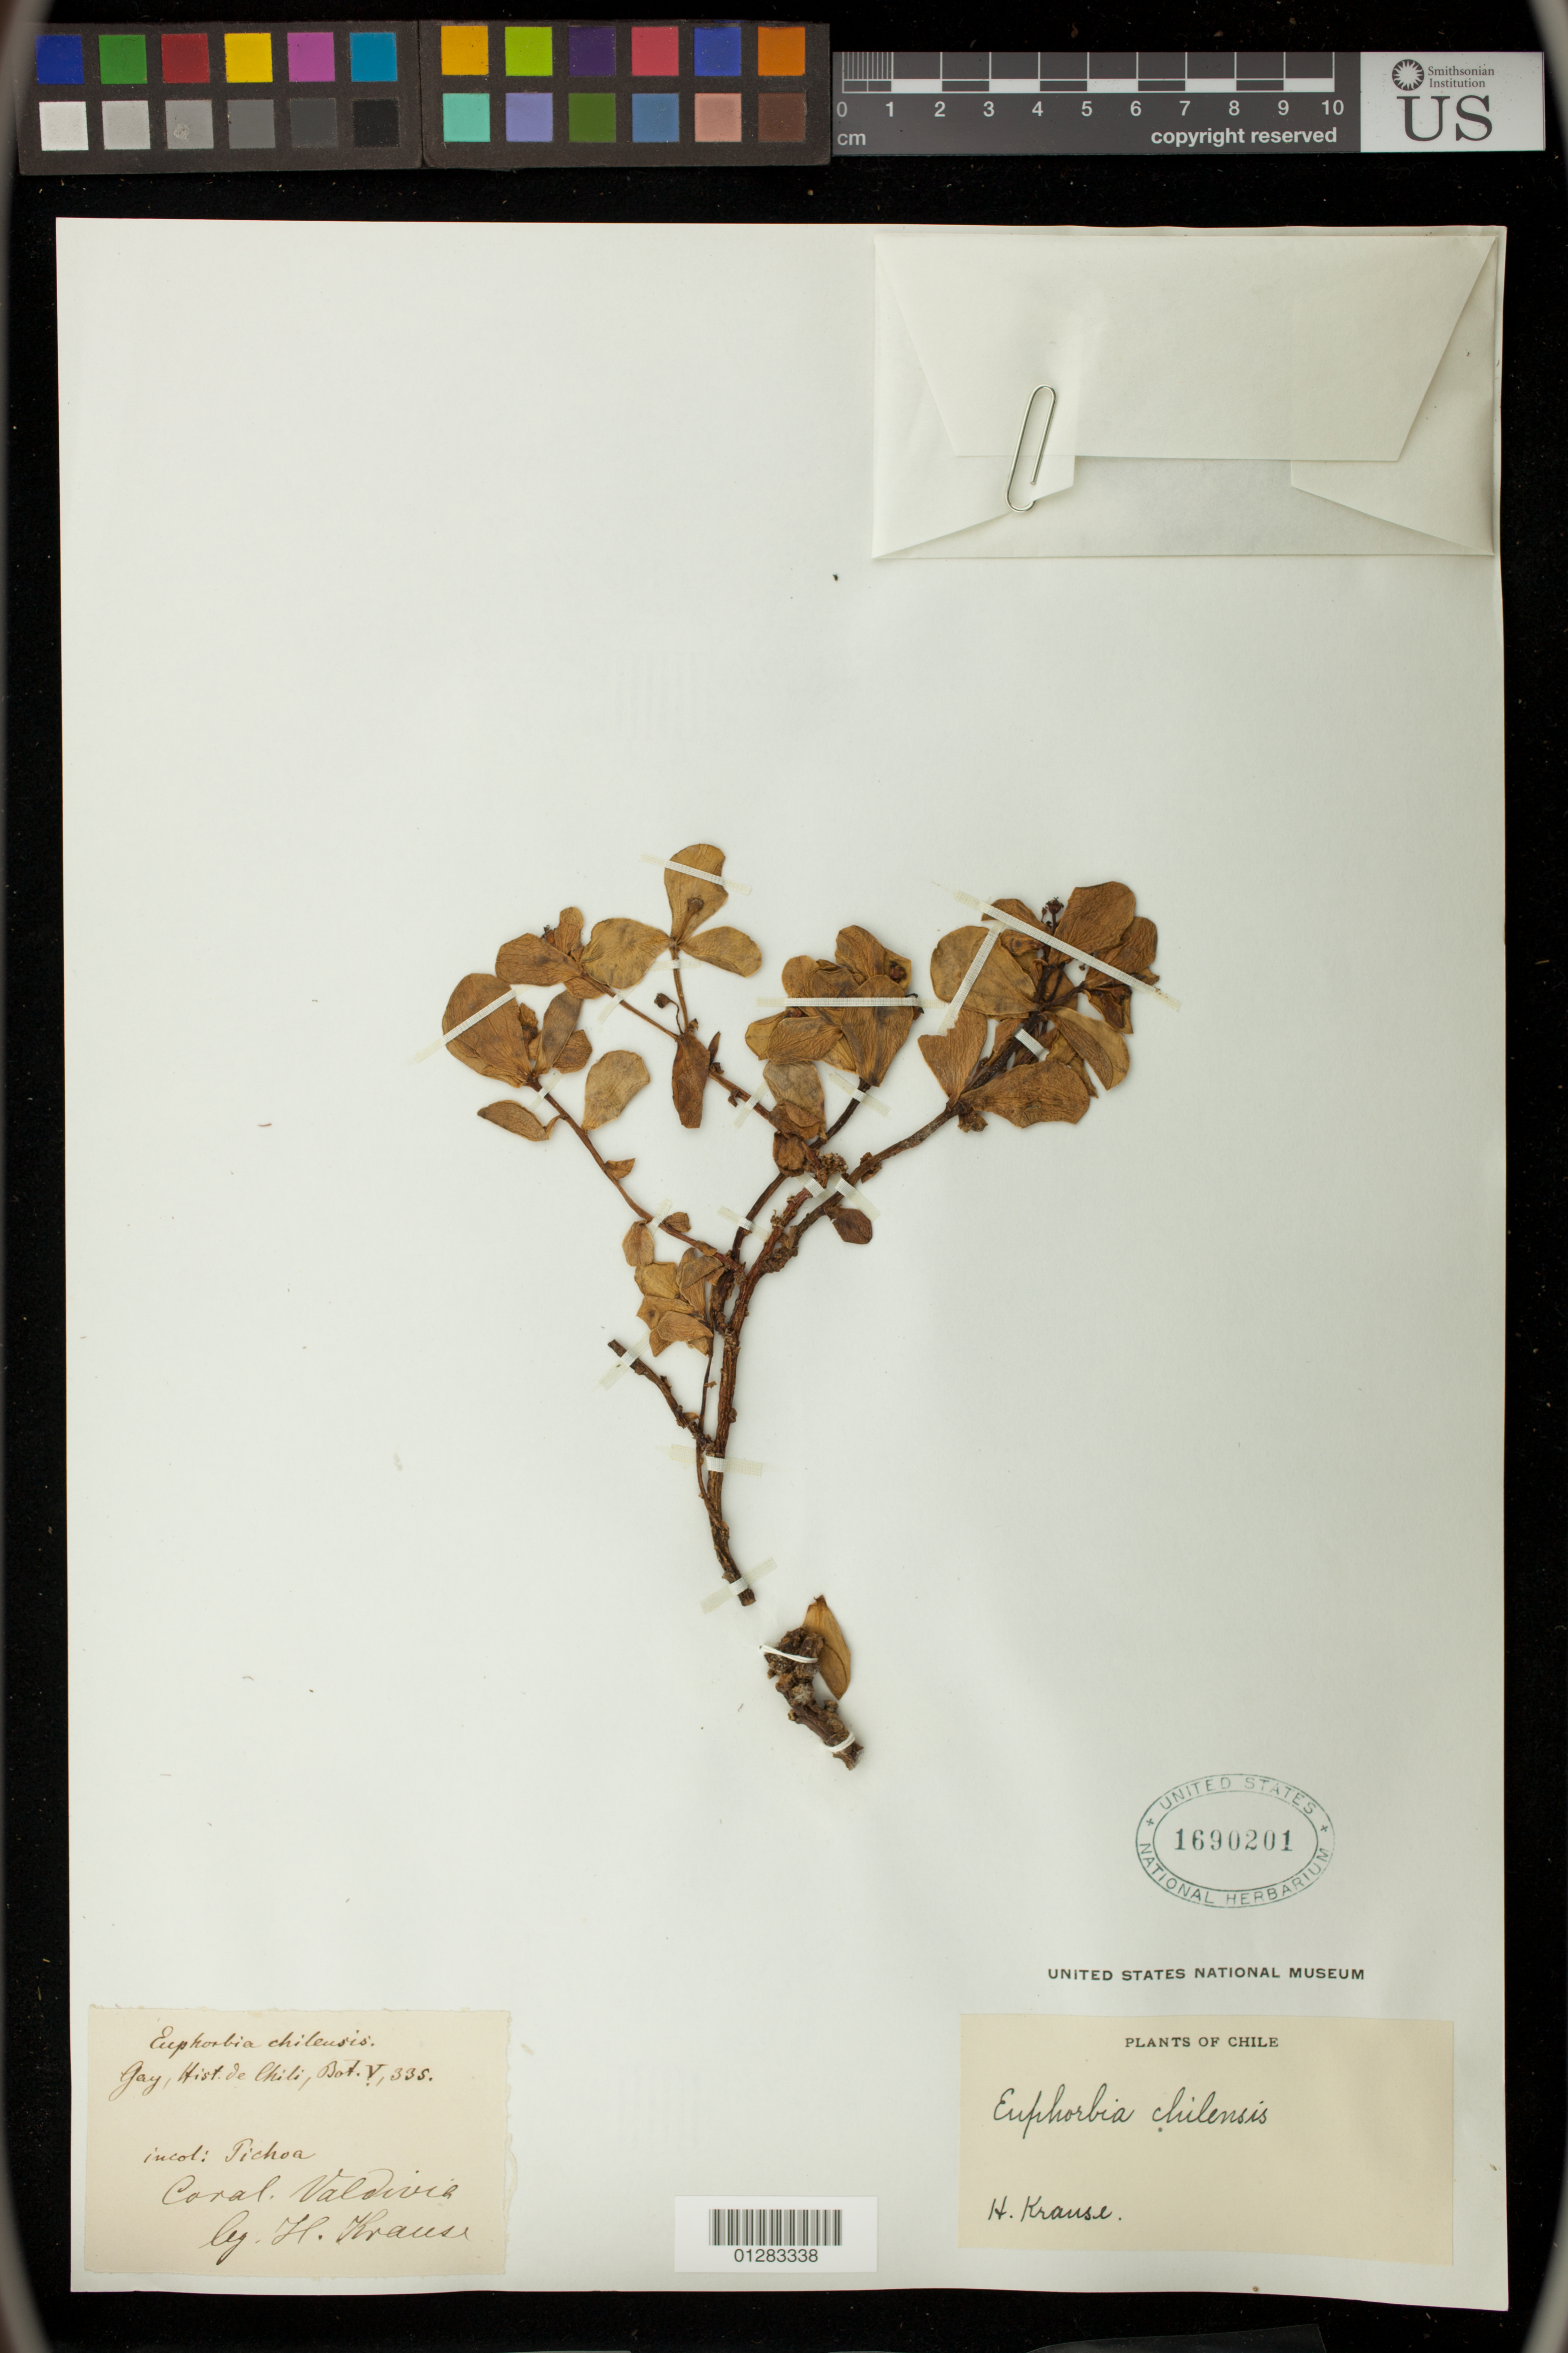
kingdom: Plantae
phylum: Tracheophyta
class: Magnoliopsida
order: Malpighiales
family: Euphorbiaceae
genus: Euphorbia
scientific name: Euphorbia portulacoides subsp. portulacoides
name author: L.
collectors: H. Krause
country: Chile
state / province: Los Ríos (XIV)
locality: Tichoa, Coral. [Corral], Valdivia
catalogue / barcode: US 1690201